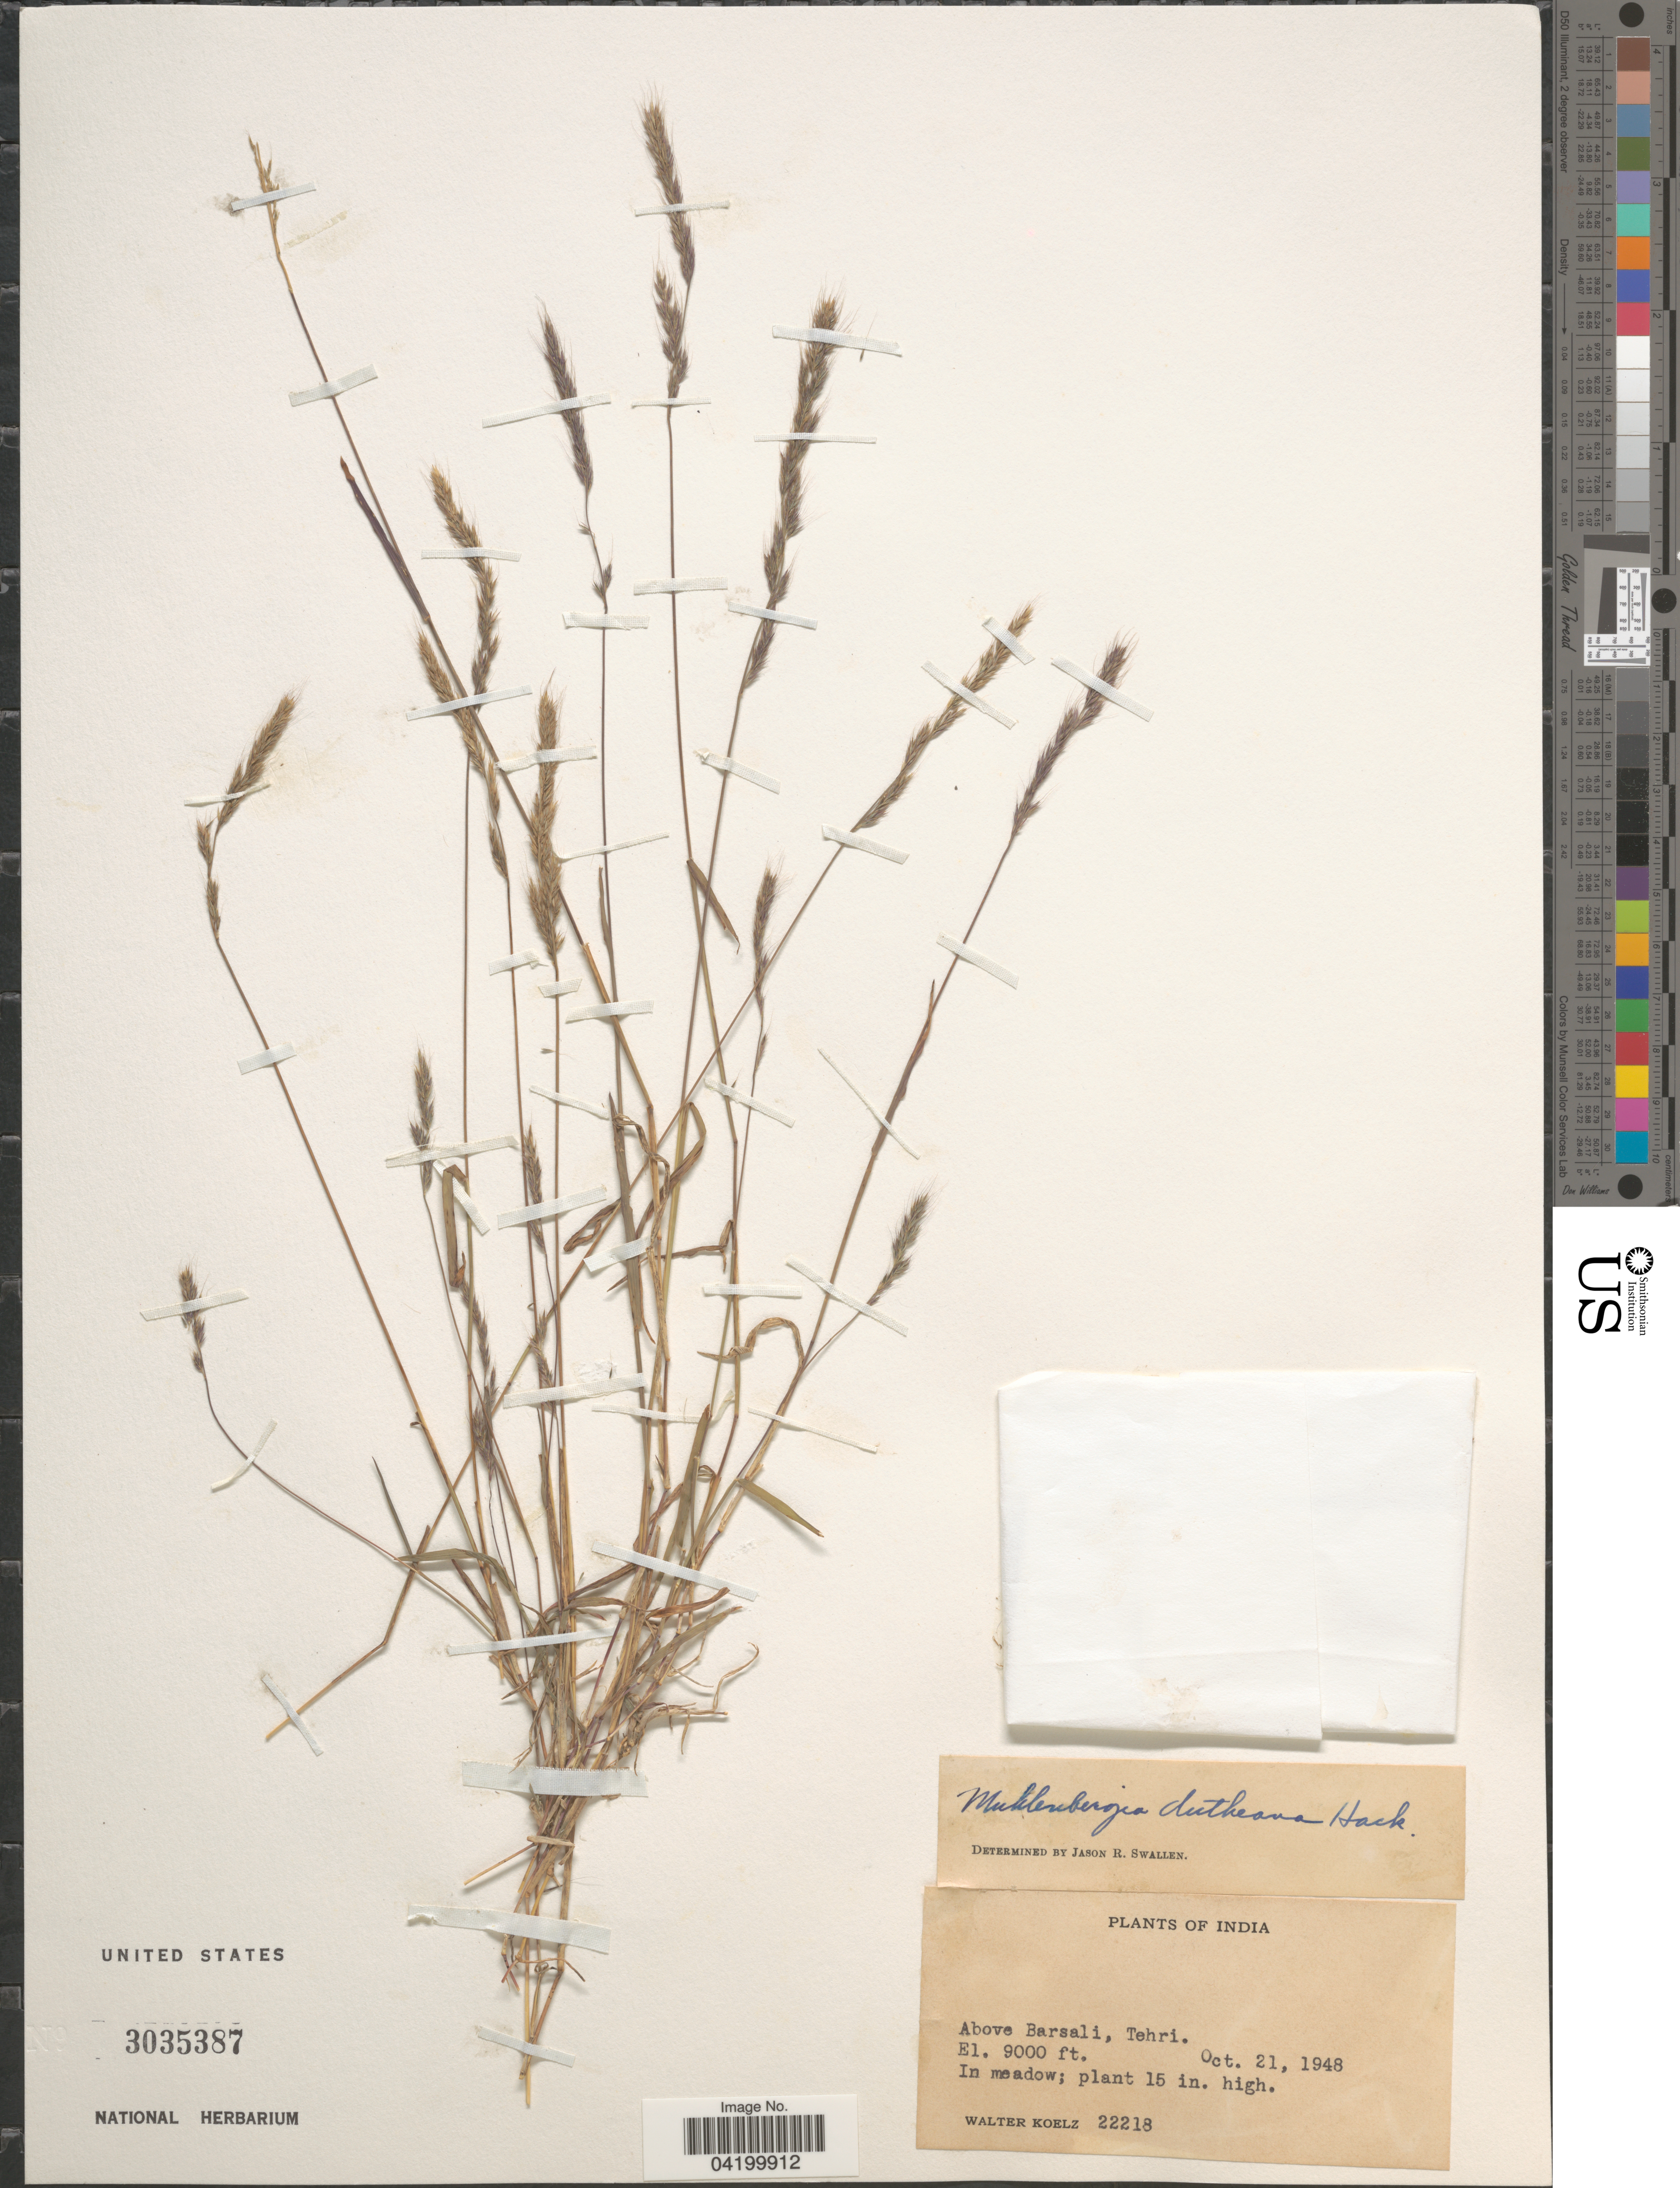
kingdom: Plantae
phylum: Tracheophyta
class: Liliopsida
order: Poales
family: Poaceae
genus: Muhlenbergia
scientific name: Muhlenbergia duthieana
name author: Hack.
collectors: W. N. Koelz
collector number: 22218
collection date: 1948-10-21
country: India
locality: Above Barsali, Tehri.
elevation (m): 2743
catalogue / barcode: US 3035387